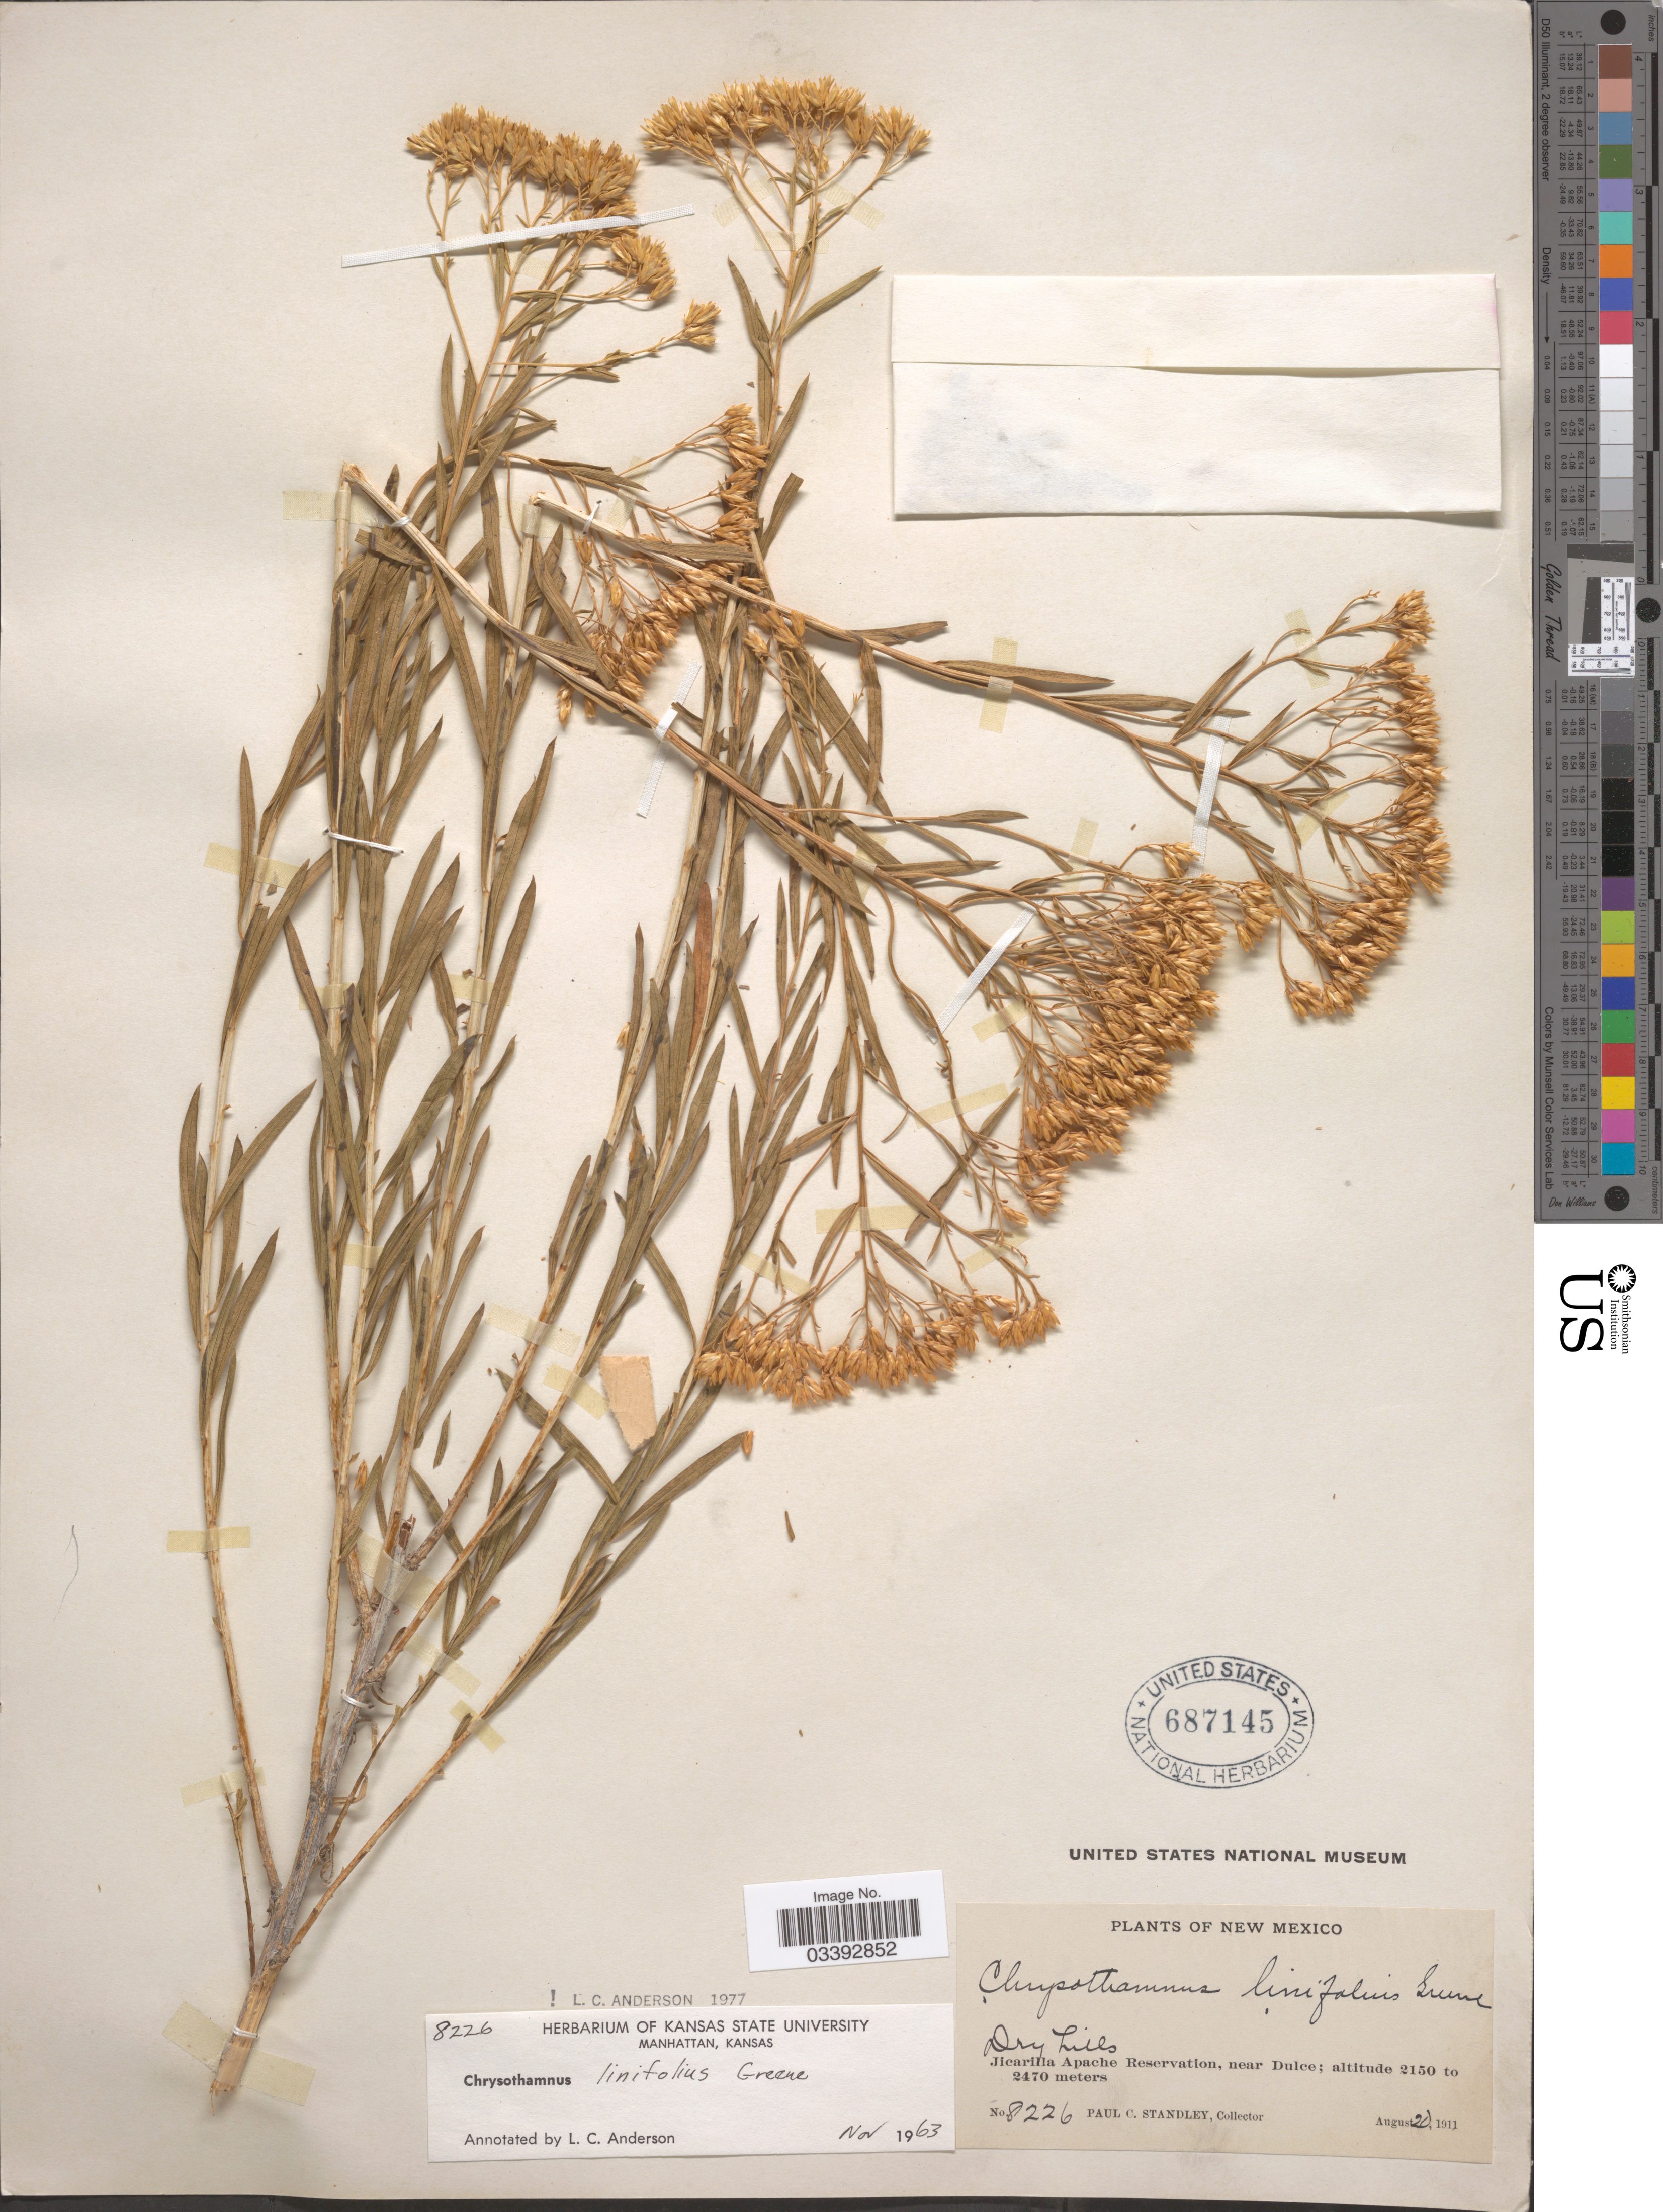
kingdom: Plantae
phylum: Tracheophyta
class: Magnoliopsida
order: Asterales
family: Asteraceae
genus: Chrysothamnus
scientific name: Chrysothamnus linifolius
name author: Greene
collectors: P. C. Standley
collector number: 8226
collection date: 1911-08-20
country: United States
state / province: New Mexico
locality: Jicarilla Apache Reservation, near Dulce.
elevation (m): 2150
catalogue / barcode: US 687145